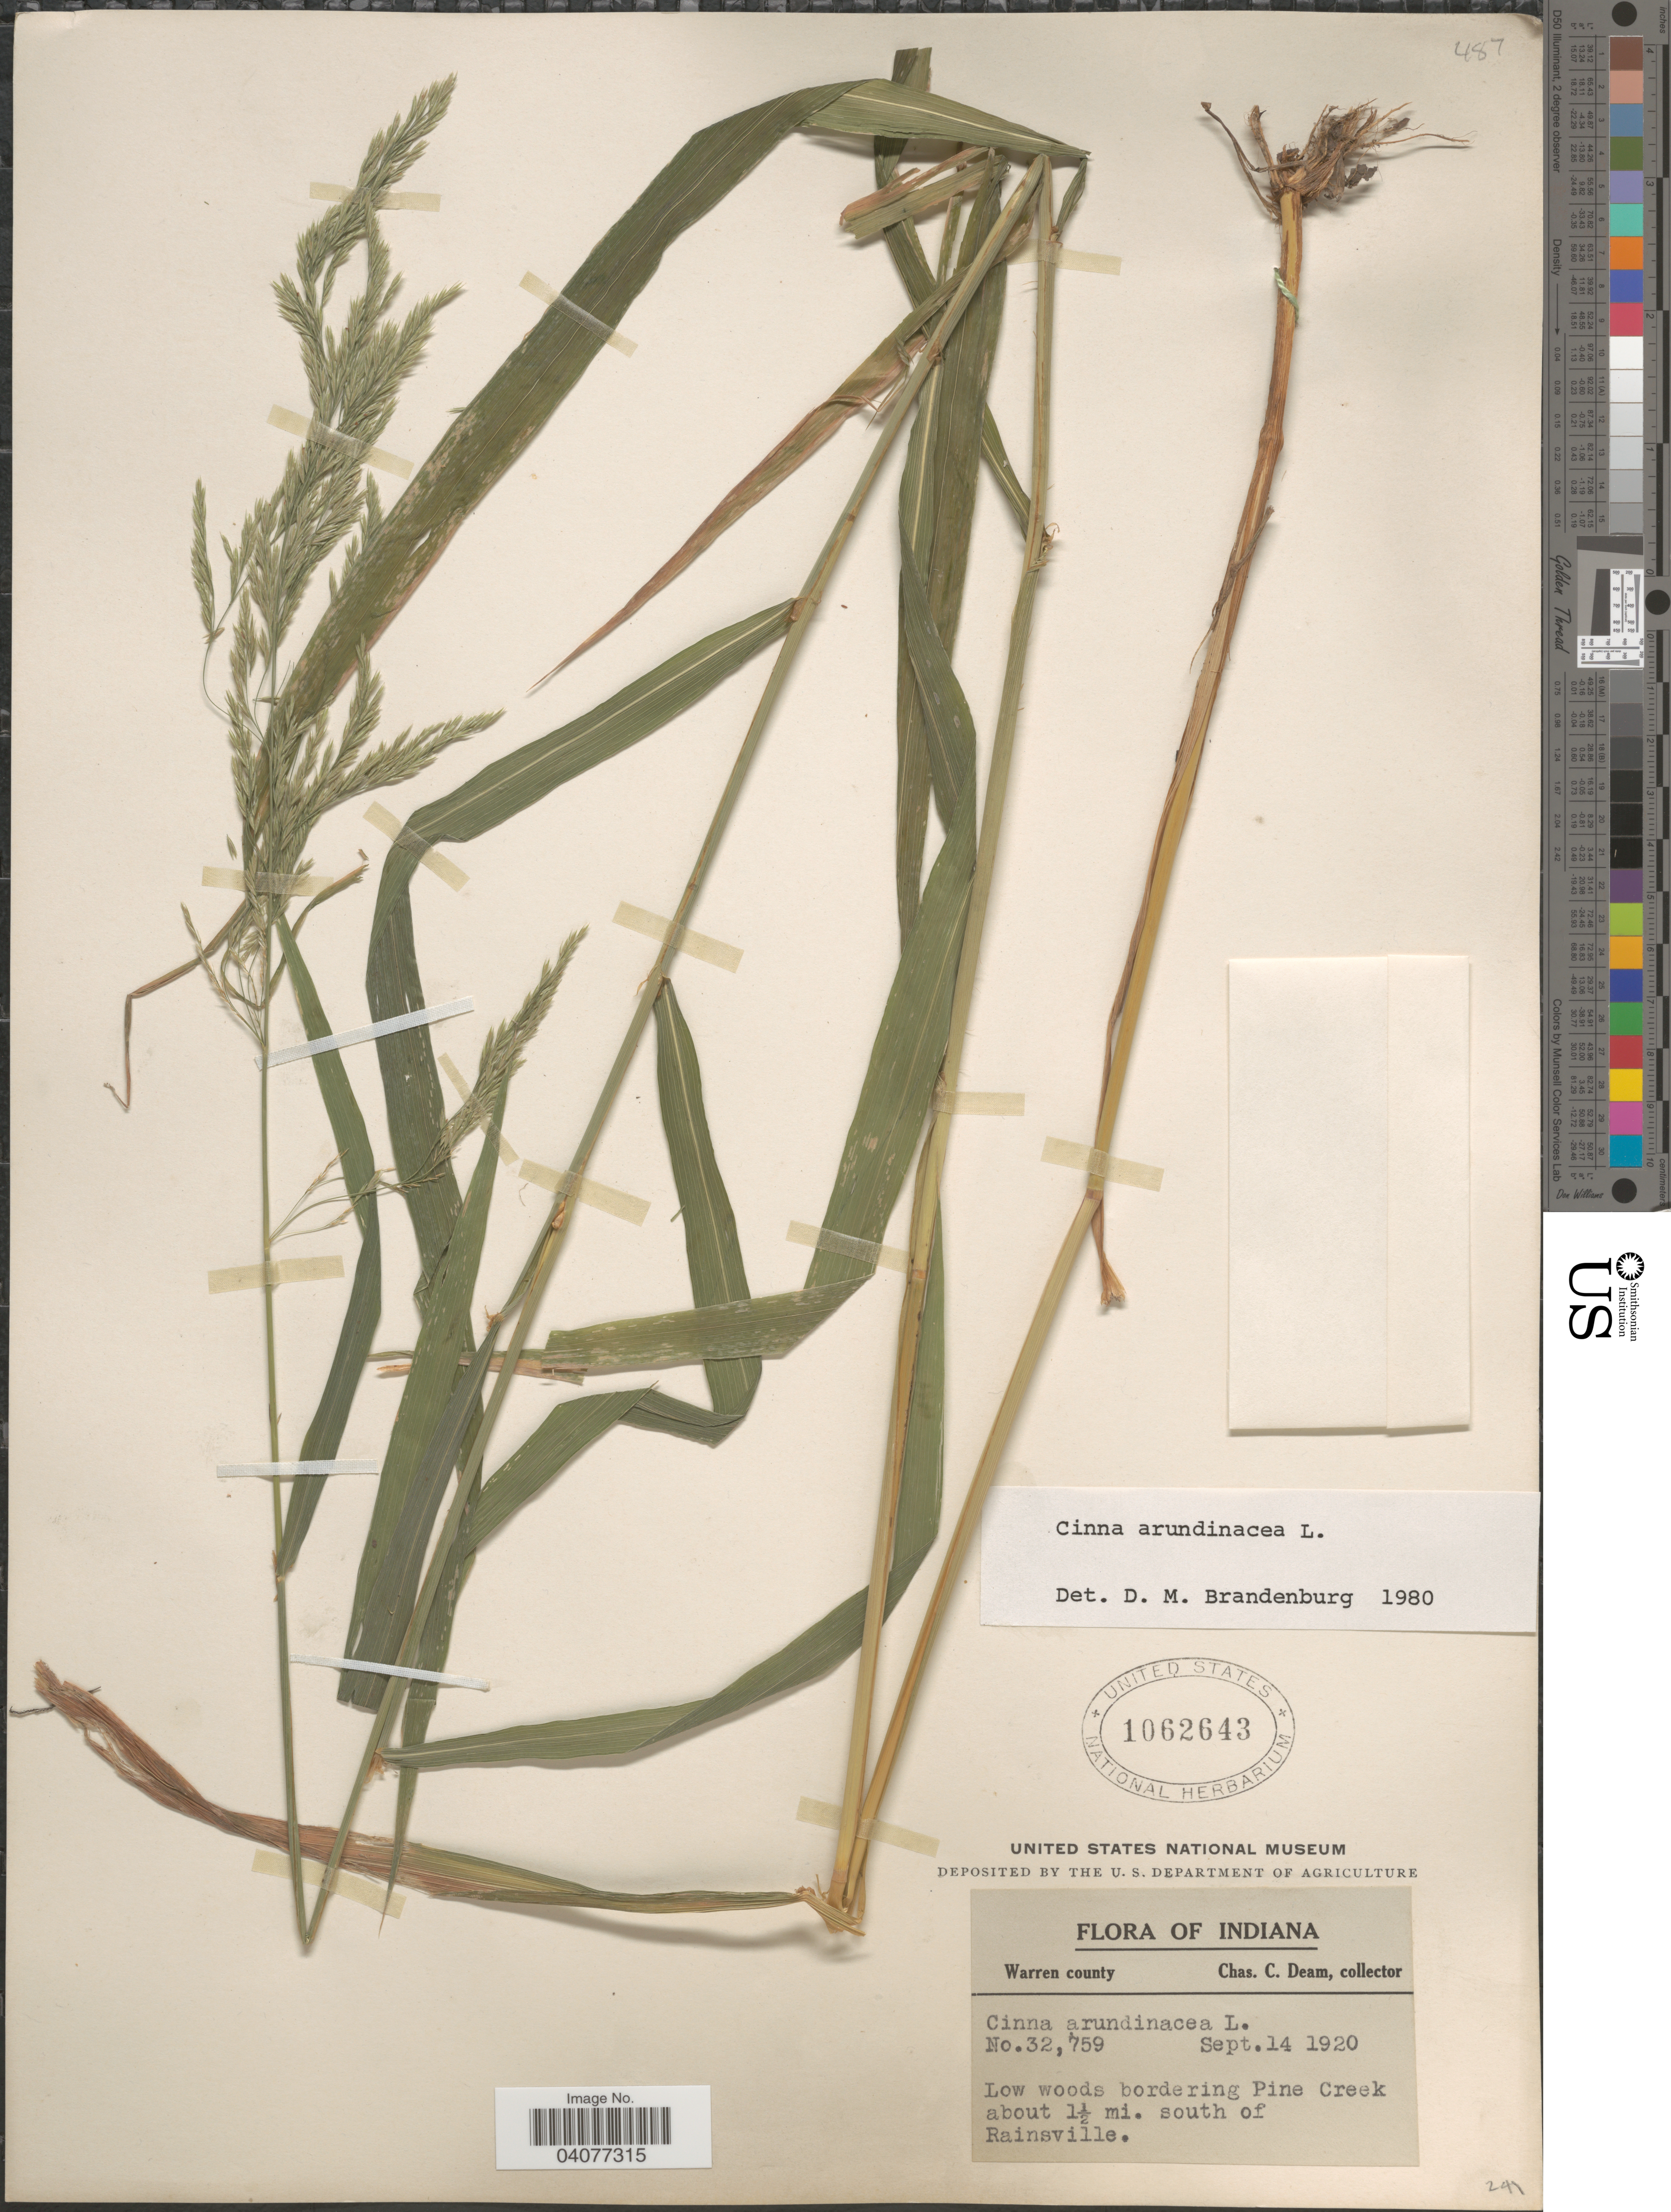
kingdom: Plantae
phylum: Tracheophyta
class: Liliopsida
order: Poales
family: Poaceae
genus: Cinna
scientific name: Cinna arundinacea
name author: L.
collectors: C. C. Deam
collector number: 32759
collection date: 1920-09-14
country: United States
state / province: Indiana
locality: Warren county. Low woods bordering Pine Creek about 1½ mi. south of Rainsville.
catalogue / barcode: US 1062643